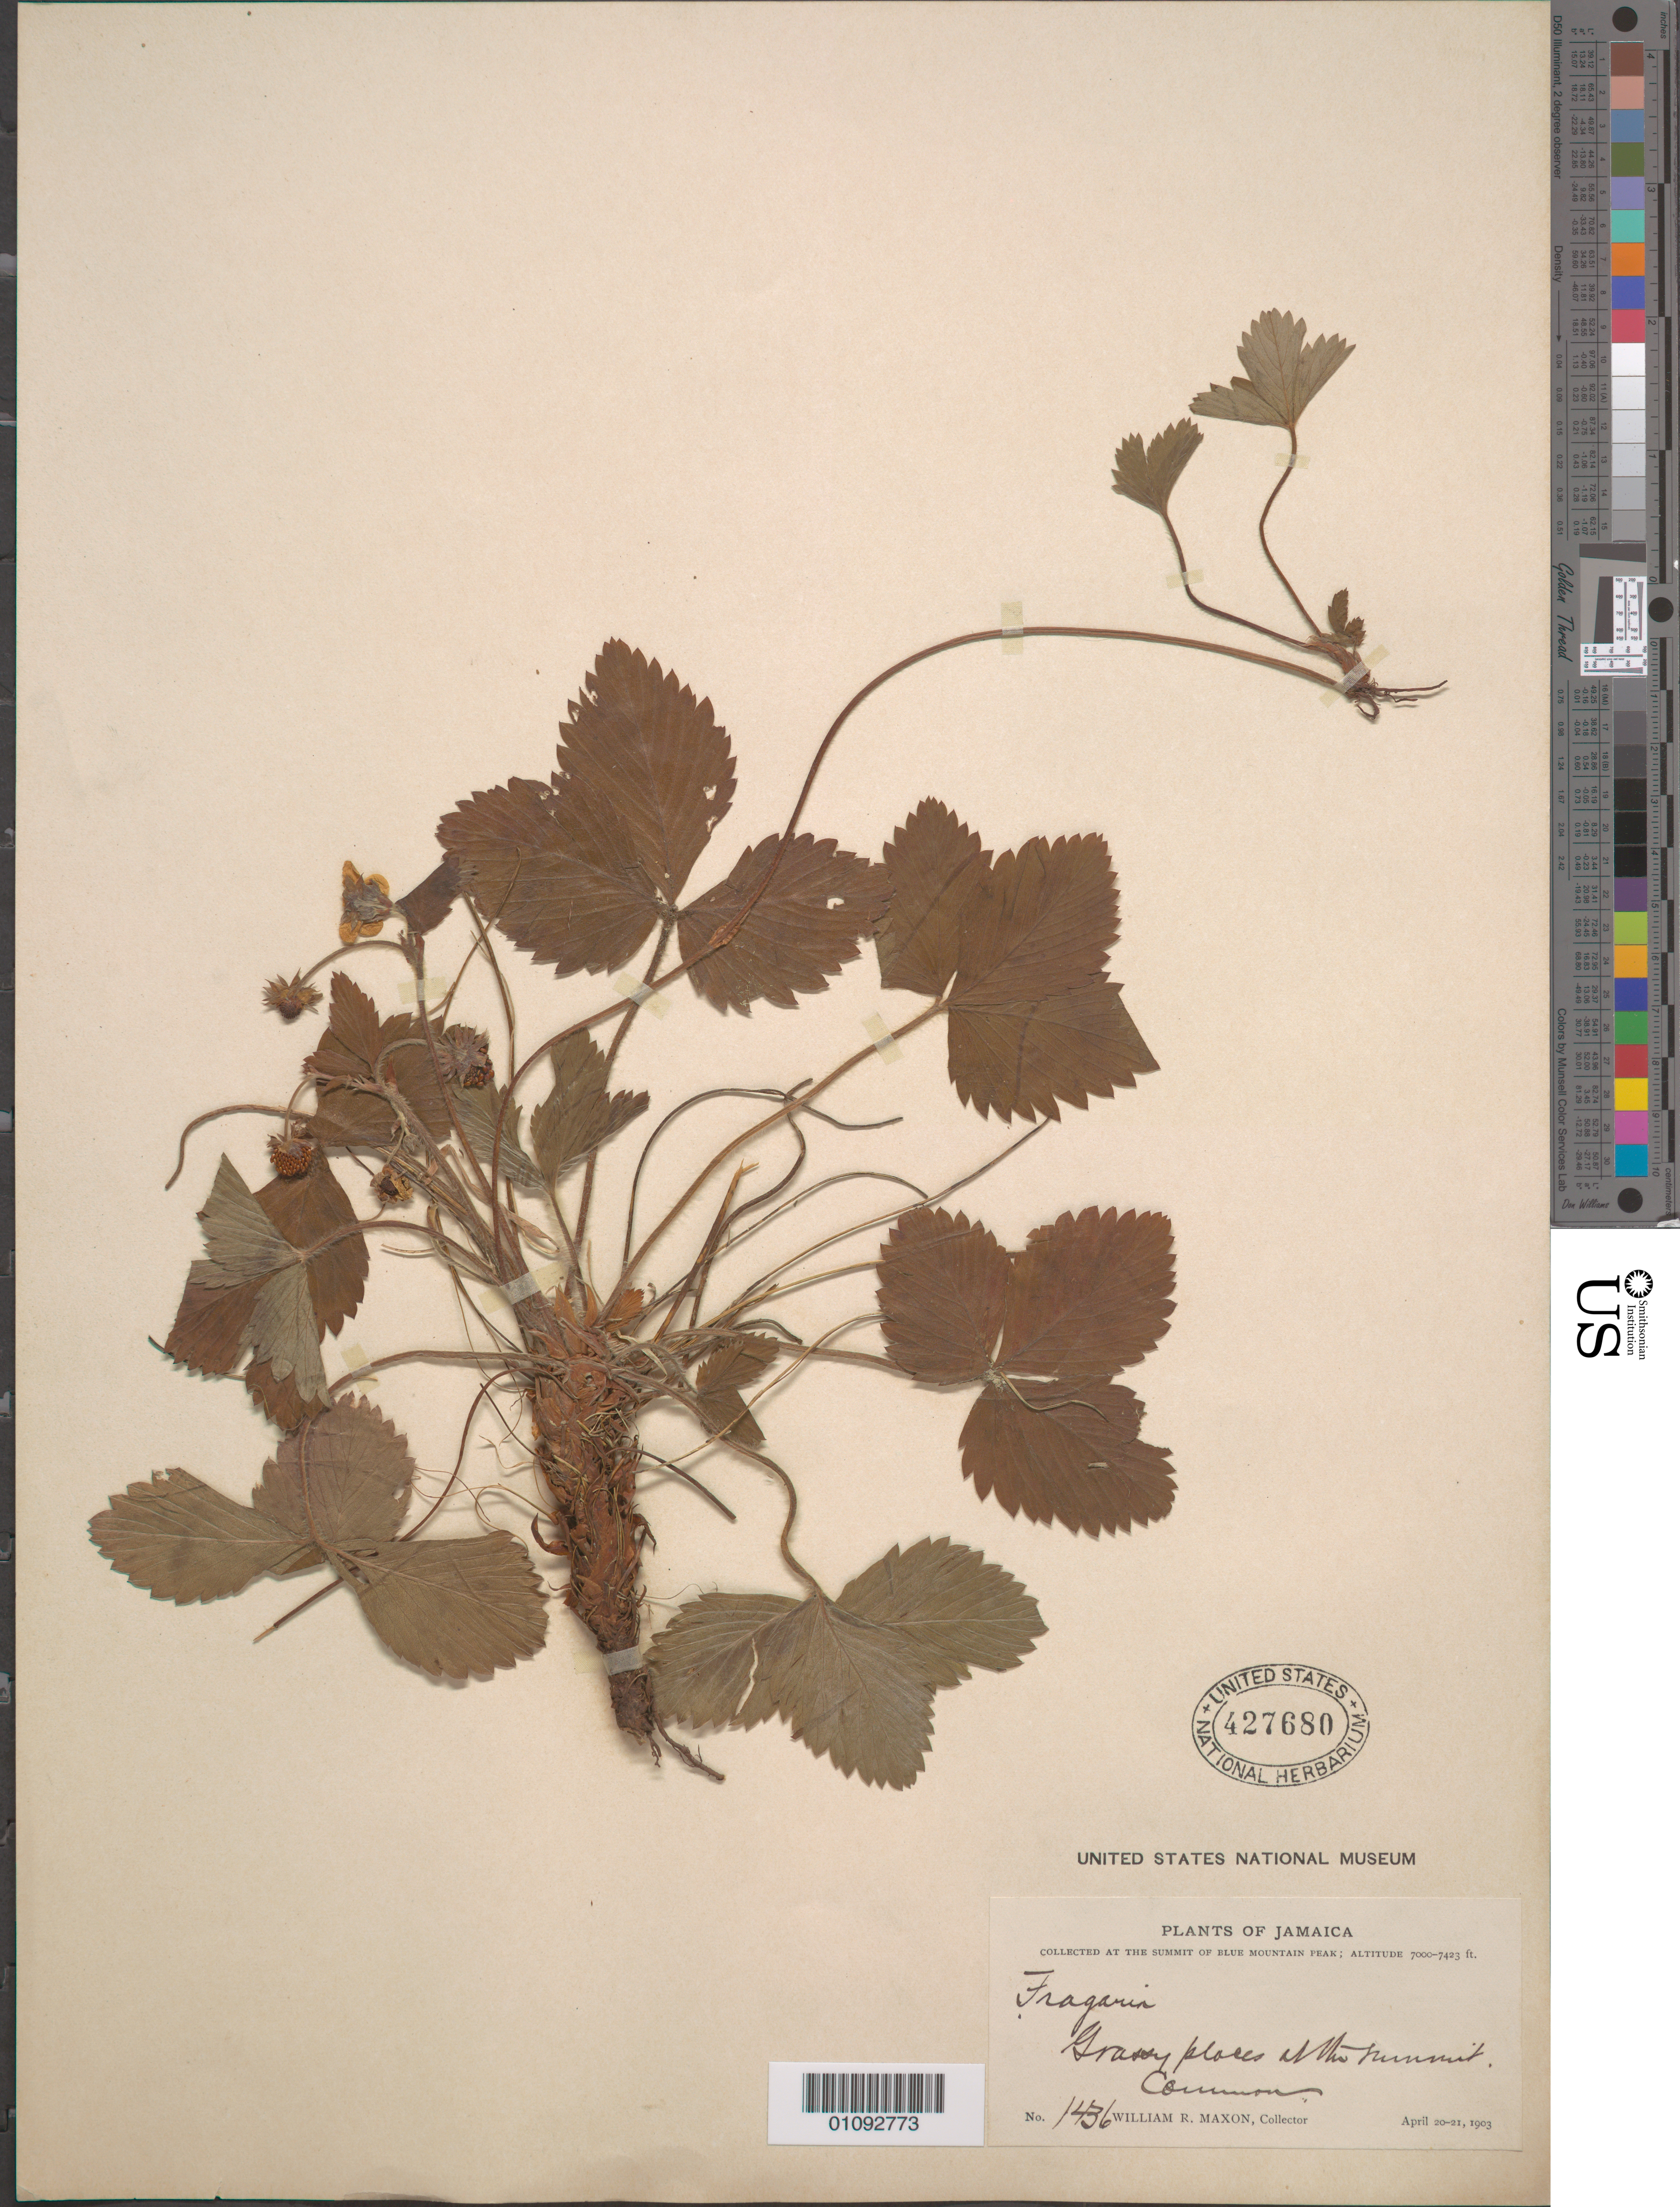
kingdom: Plantae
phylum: Tracheophyta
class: Magnoliopsida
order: Rosales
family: Rosaceae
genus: Fragaria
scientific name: Fragaria vesca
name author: L.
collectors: W. R. Maxon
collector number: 1436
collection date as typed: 20 Apr 1903 to 21 Apr 1903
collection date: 1903-04-20/1903-04-21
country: Jamaica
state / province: Portland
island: Jamaica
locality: Collected at the summit of Blue Mountain Peak.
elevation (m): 2134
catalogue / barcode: US 427680